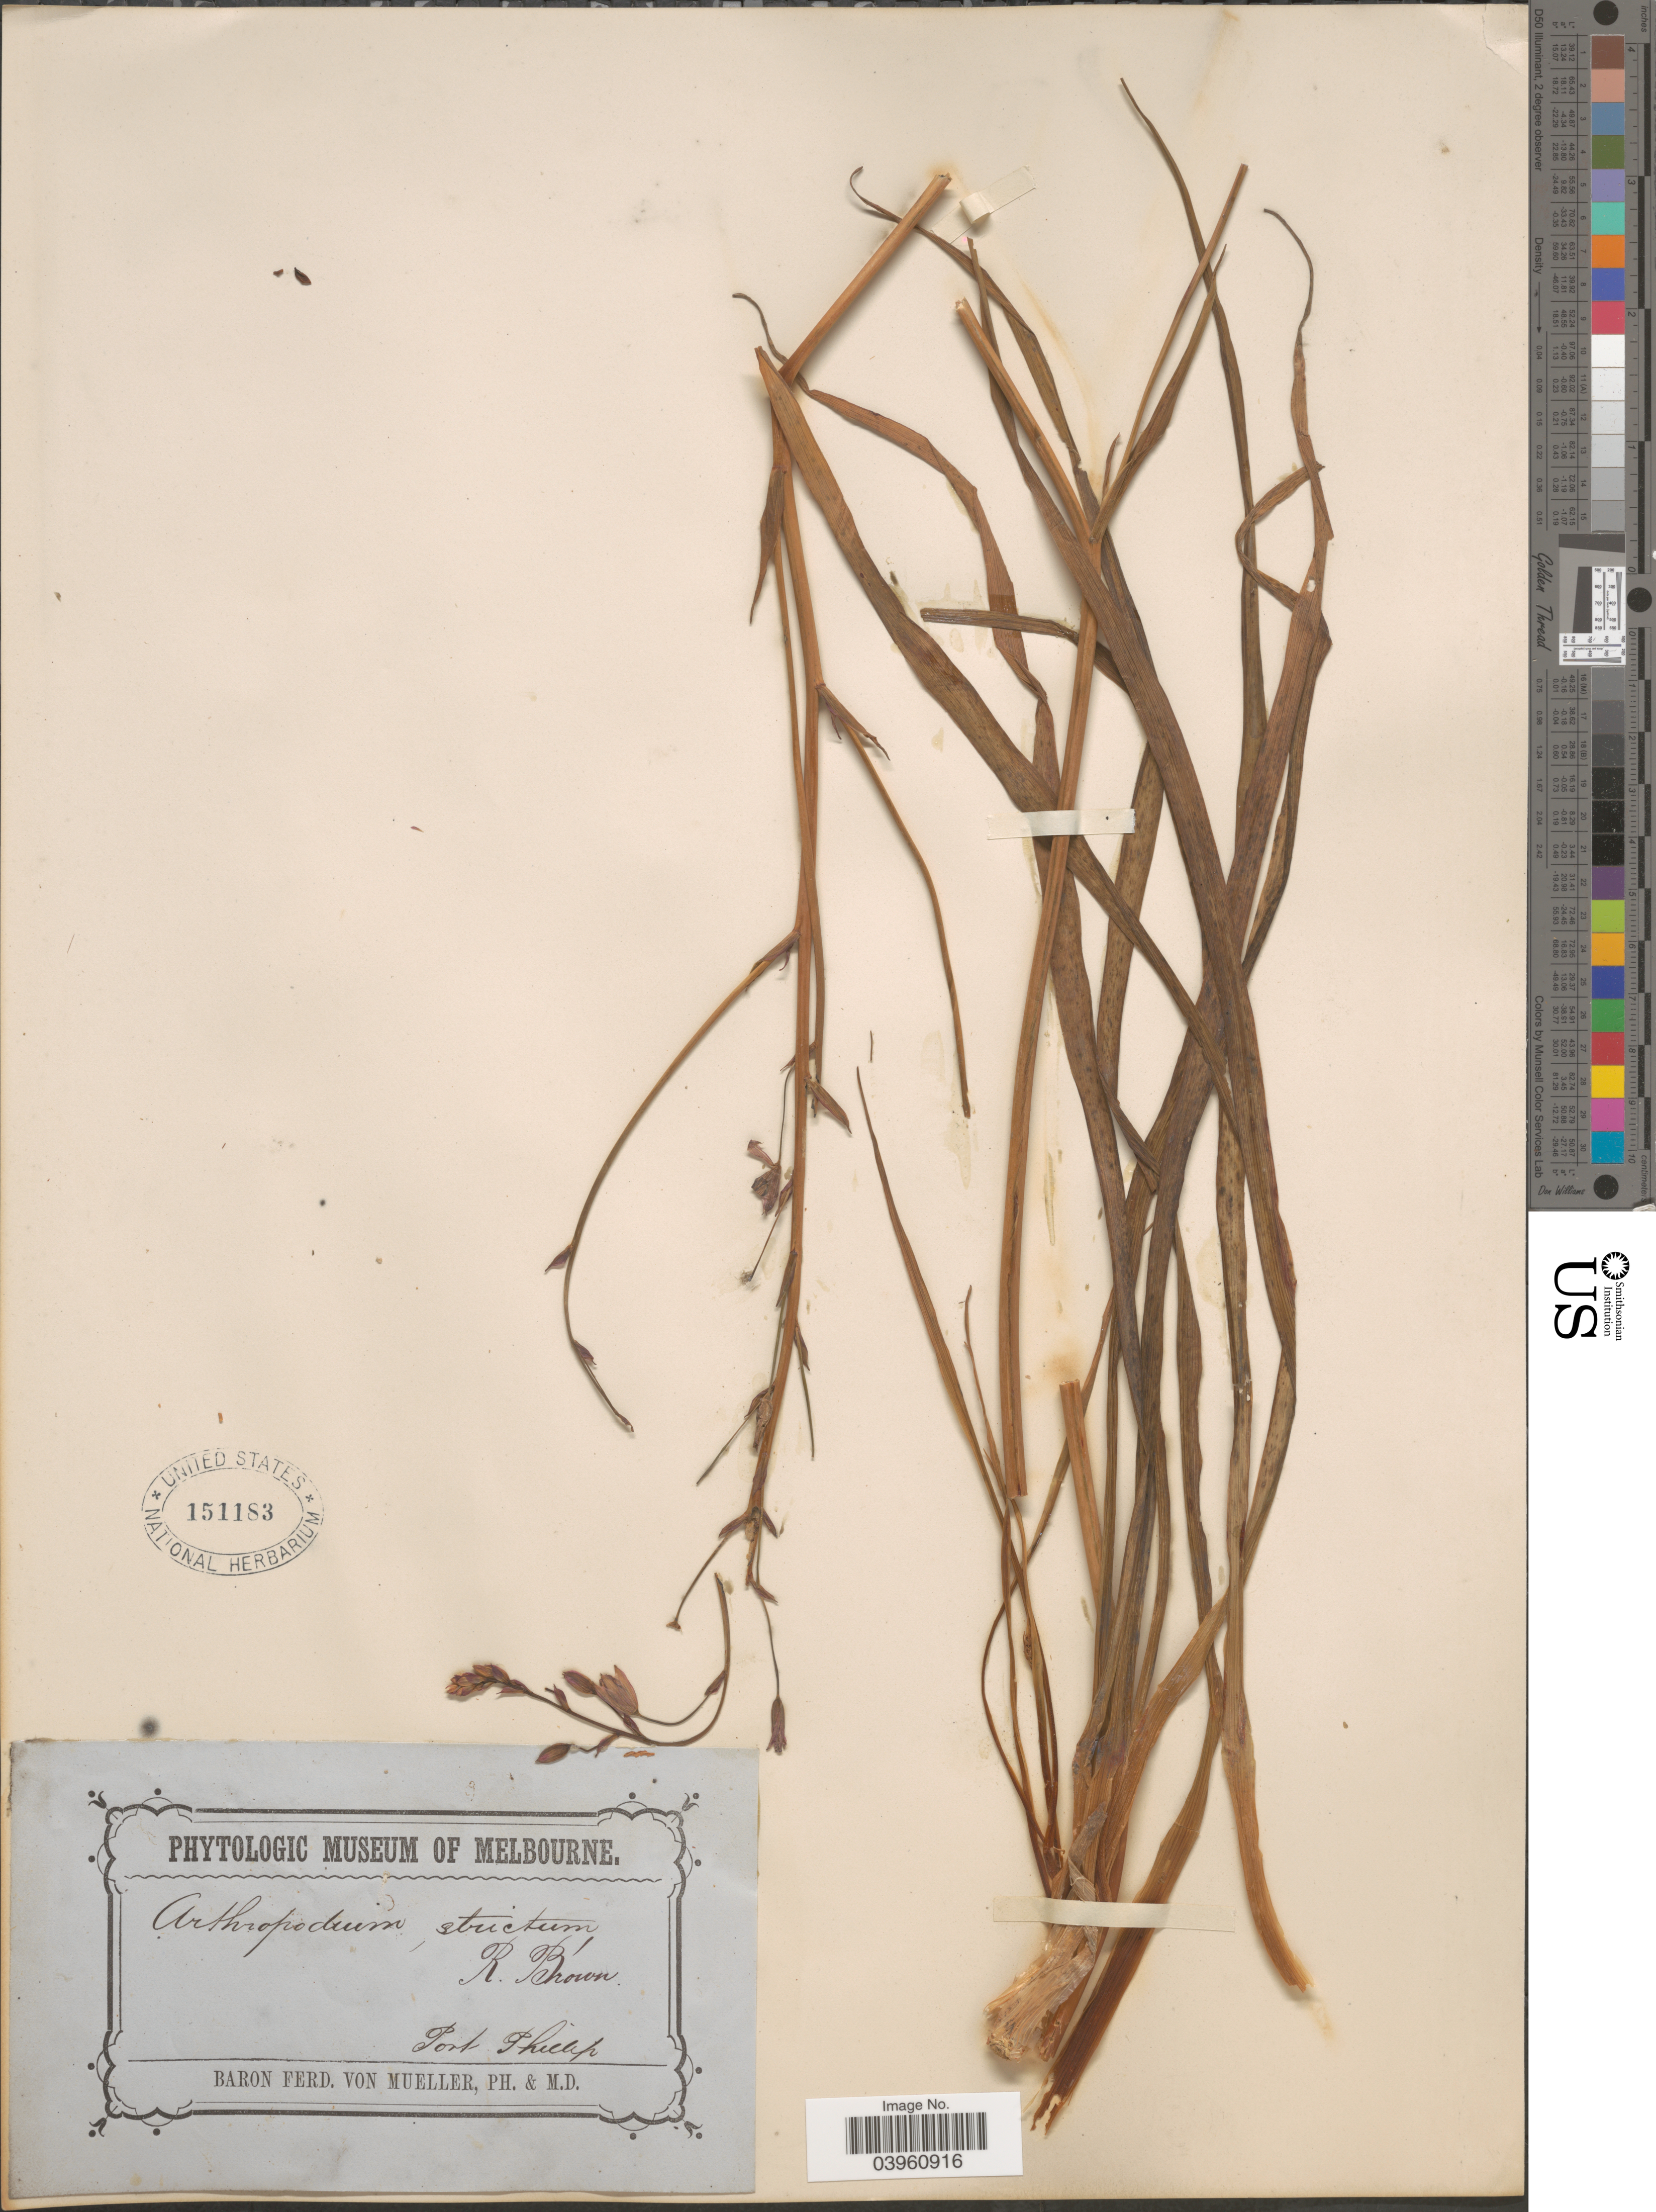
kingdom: Plantae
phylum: Tracheophyta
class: Liliopsida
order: Asparagales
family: Asparagaceae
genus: Arthropodium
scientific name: Arthropodium strictum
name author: R. Br.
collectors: F. von Mueller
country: Australia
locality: Port Phillip.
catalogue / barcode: US 151183